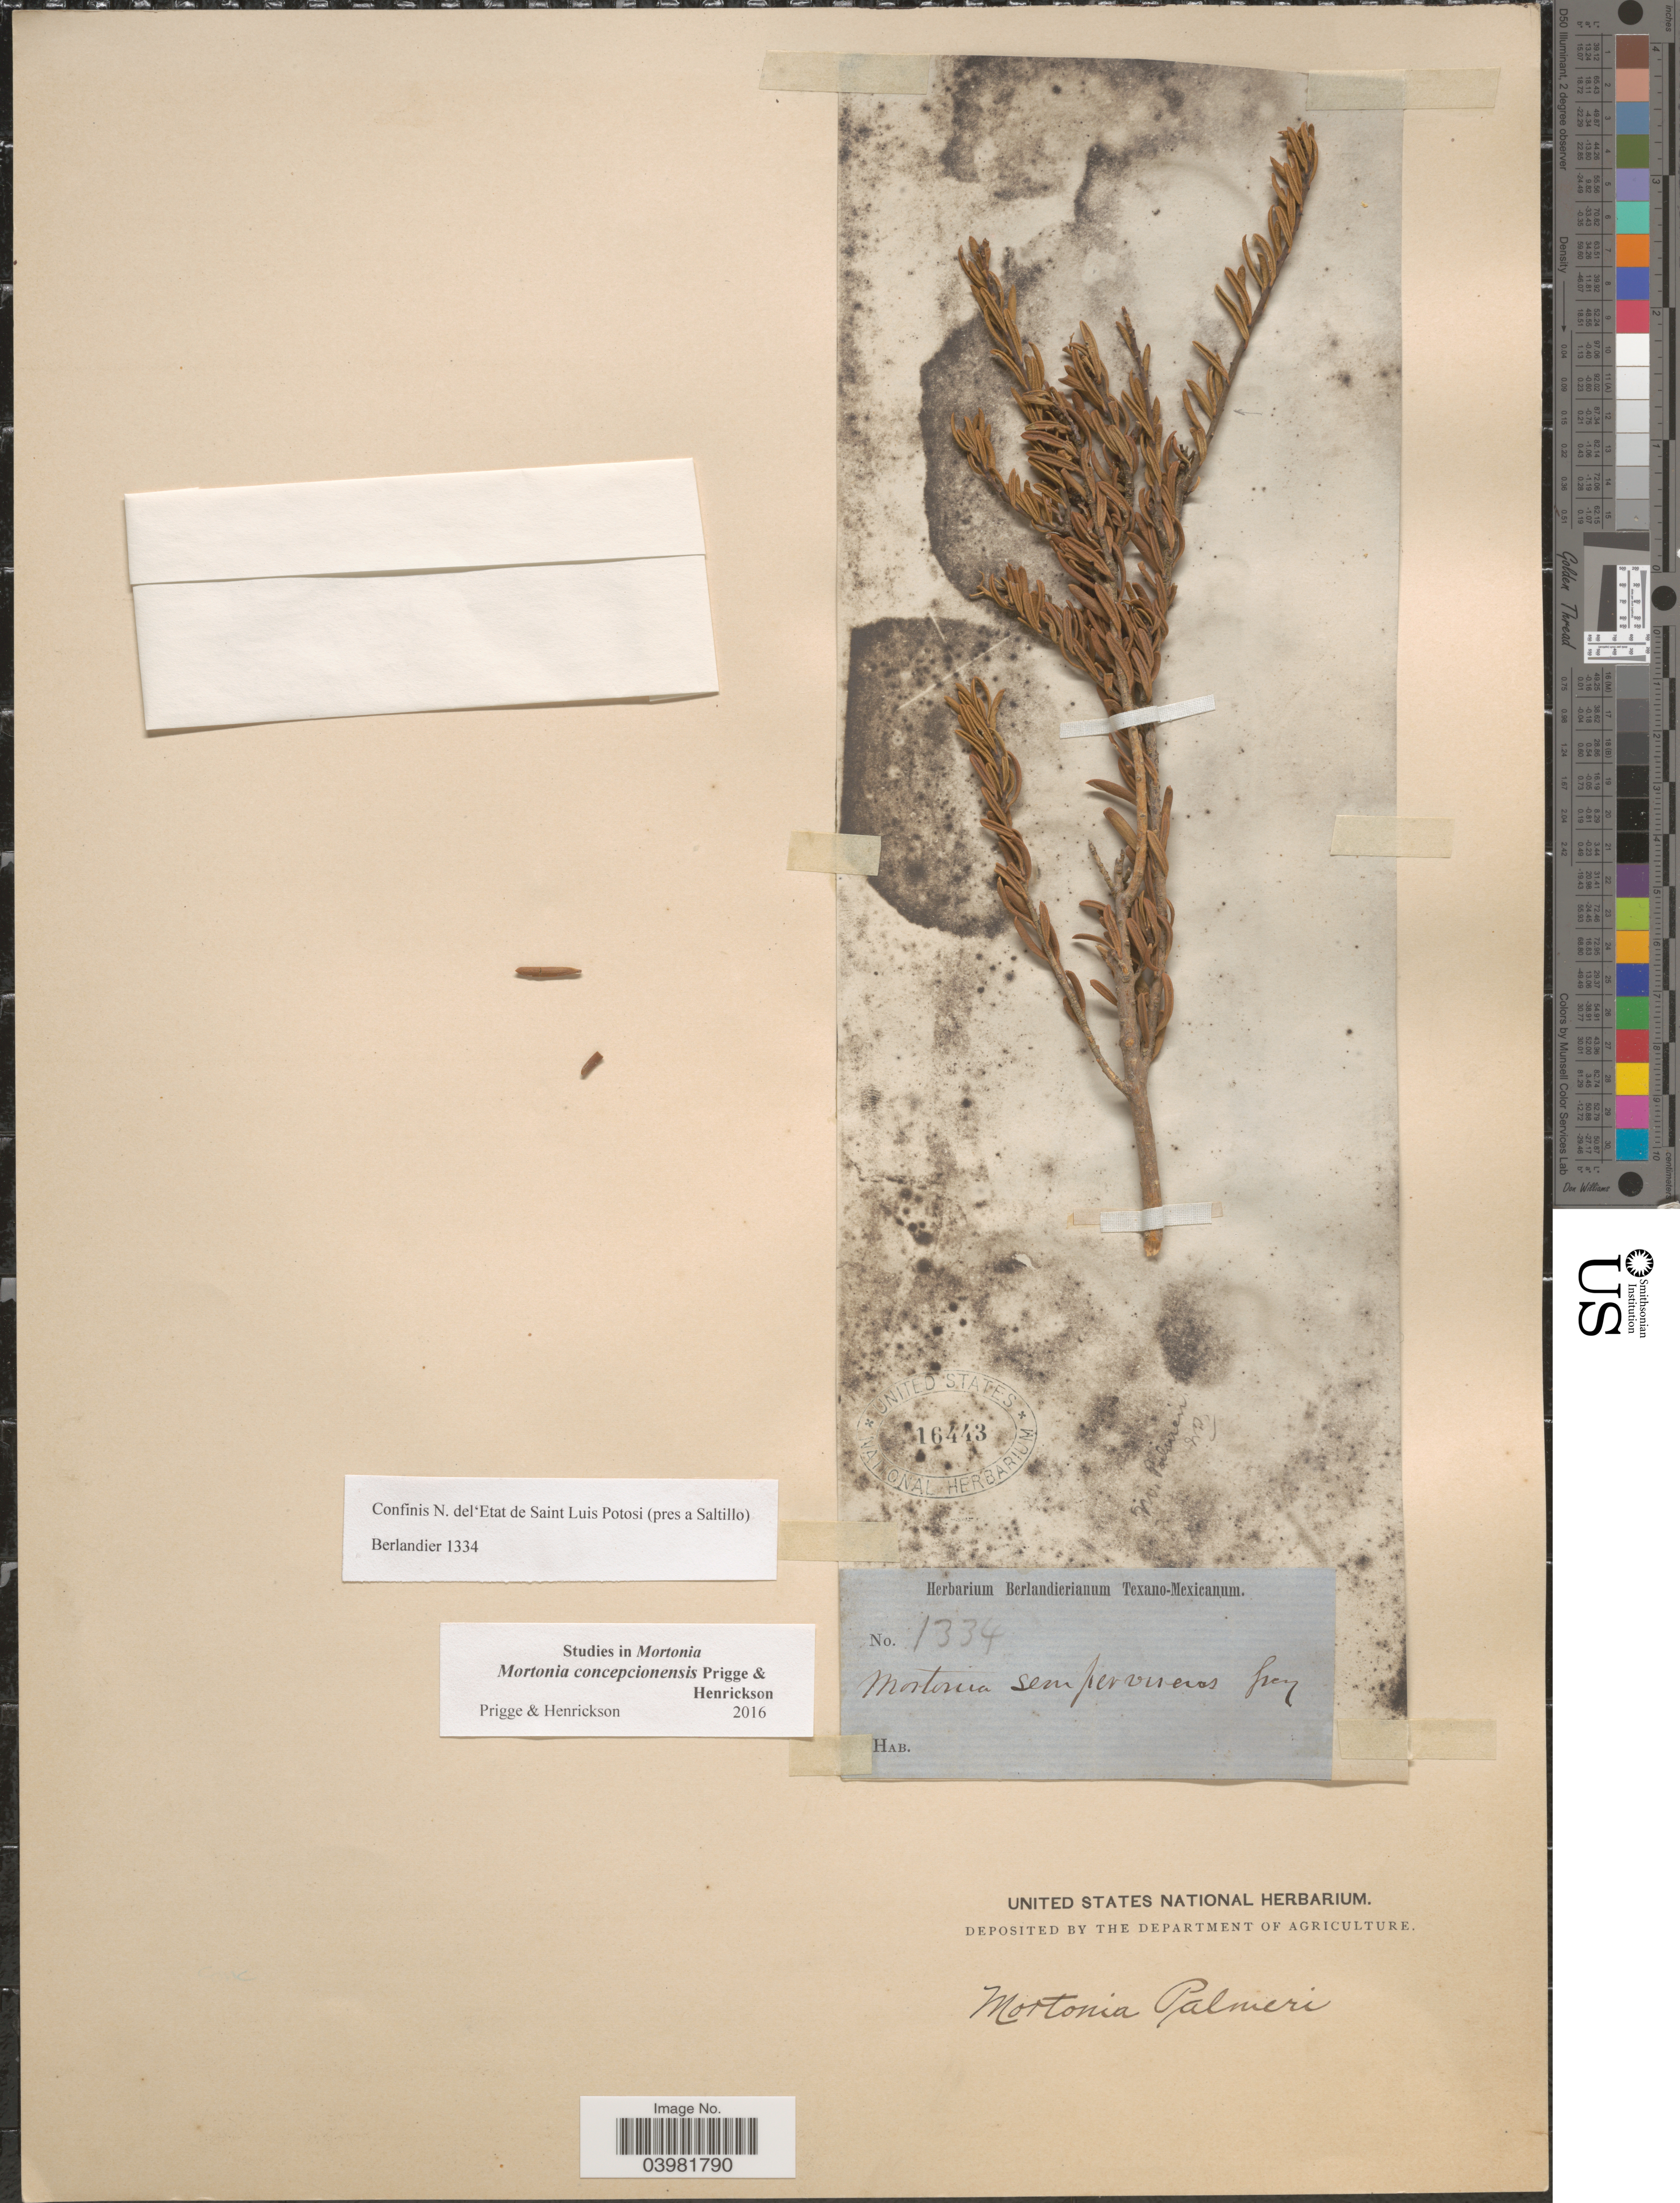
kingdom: Plantae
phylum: Tracheophyta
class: Magnoliopsida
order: Celastrales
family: Celastraceae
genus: Mortonia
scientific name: Mortonia palmeri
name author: Hemsl.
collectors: ex Herb. Berlandierianum Texano-Mexicanum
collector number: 1334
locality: Texano - Mexicanum.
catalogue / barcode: US 16443